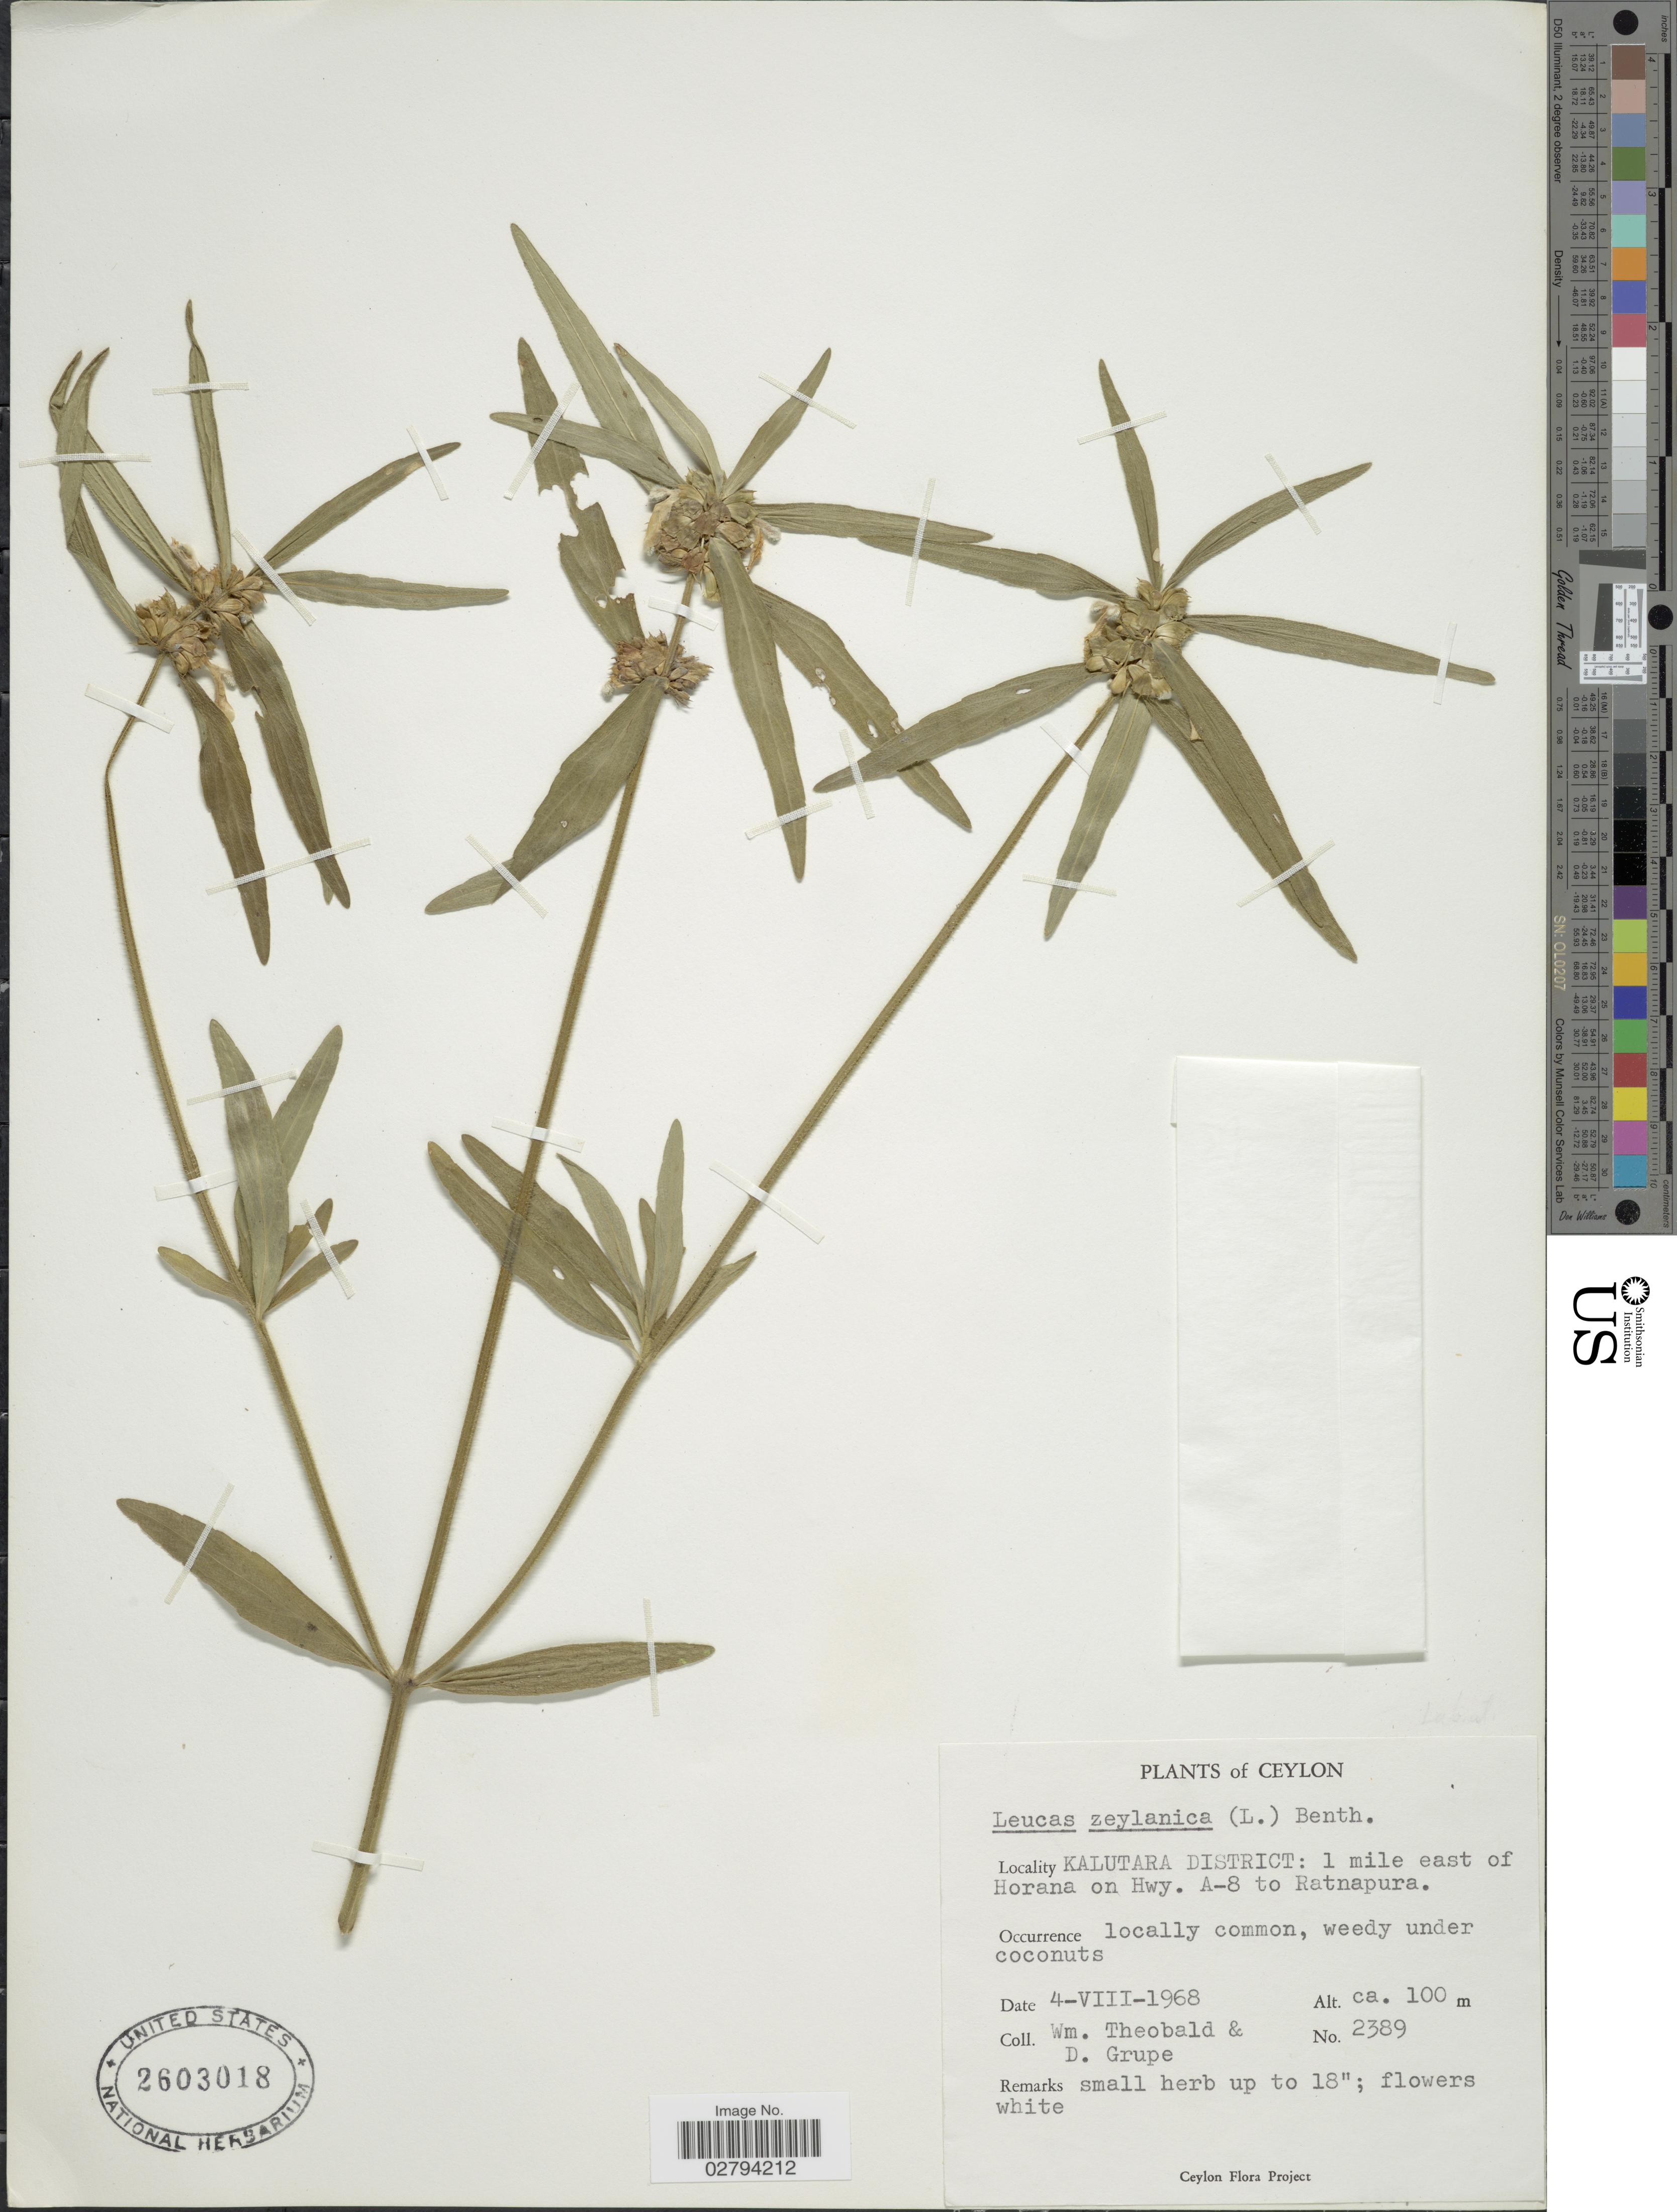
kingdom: Plantae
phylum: Tracheophyta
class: Magnoliopsida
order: Lamiales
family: Lamiaceae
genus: Leucas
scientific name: Leucas zeylanica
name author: (L.) W.T. Aiton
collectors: W. Theobald & D. Grupe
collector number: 2389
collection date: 1968-08-04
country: Sri Lanka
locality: Ceylon, Kalutara District: 1 mile east of Horana on Hwy. A-8 to Ratnapura.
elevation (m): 100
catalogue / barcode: US 2603018